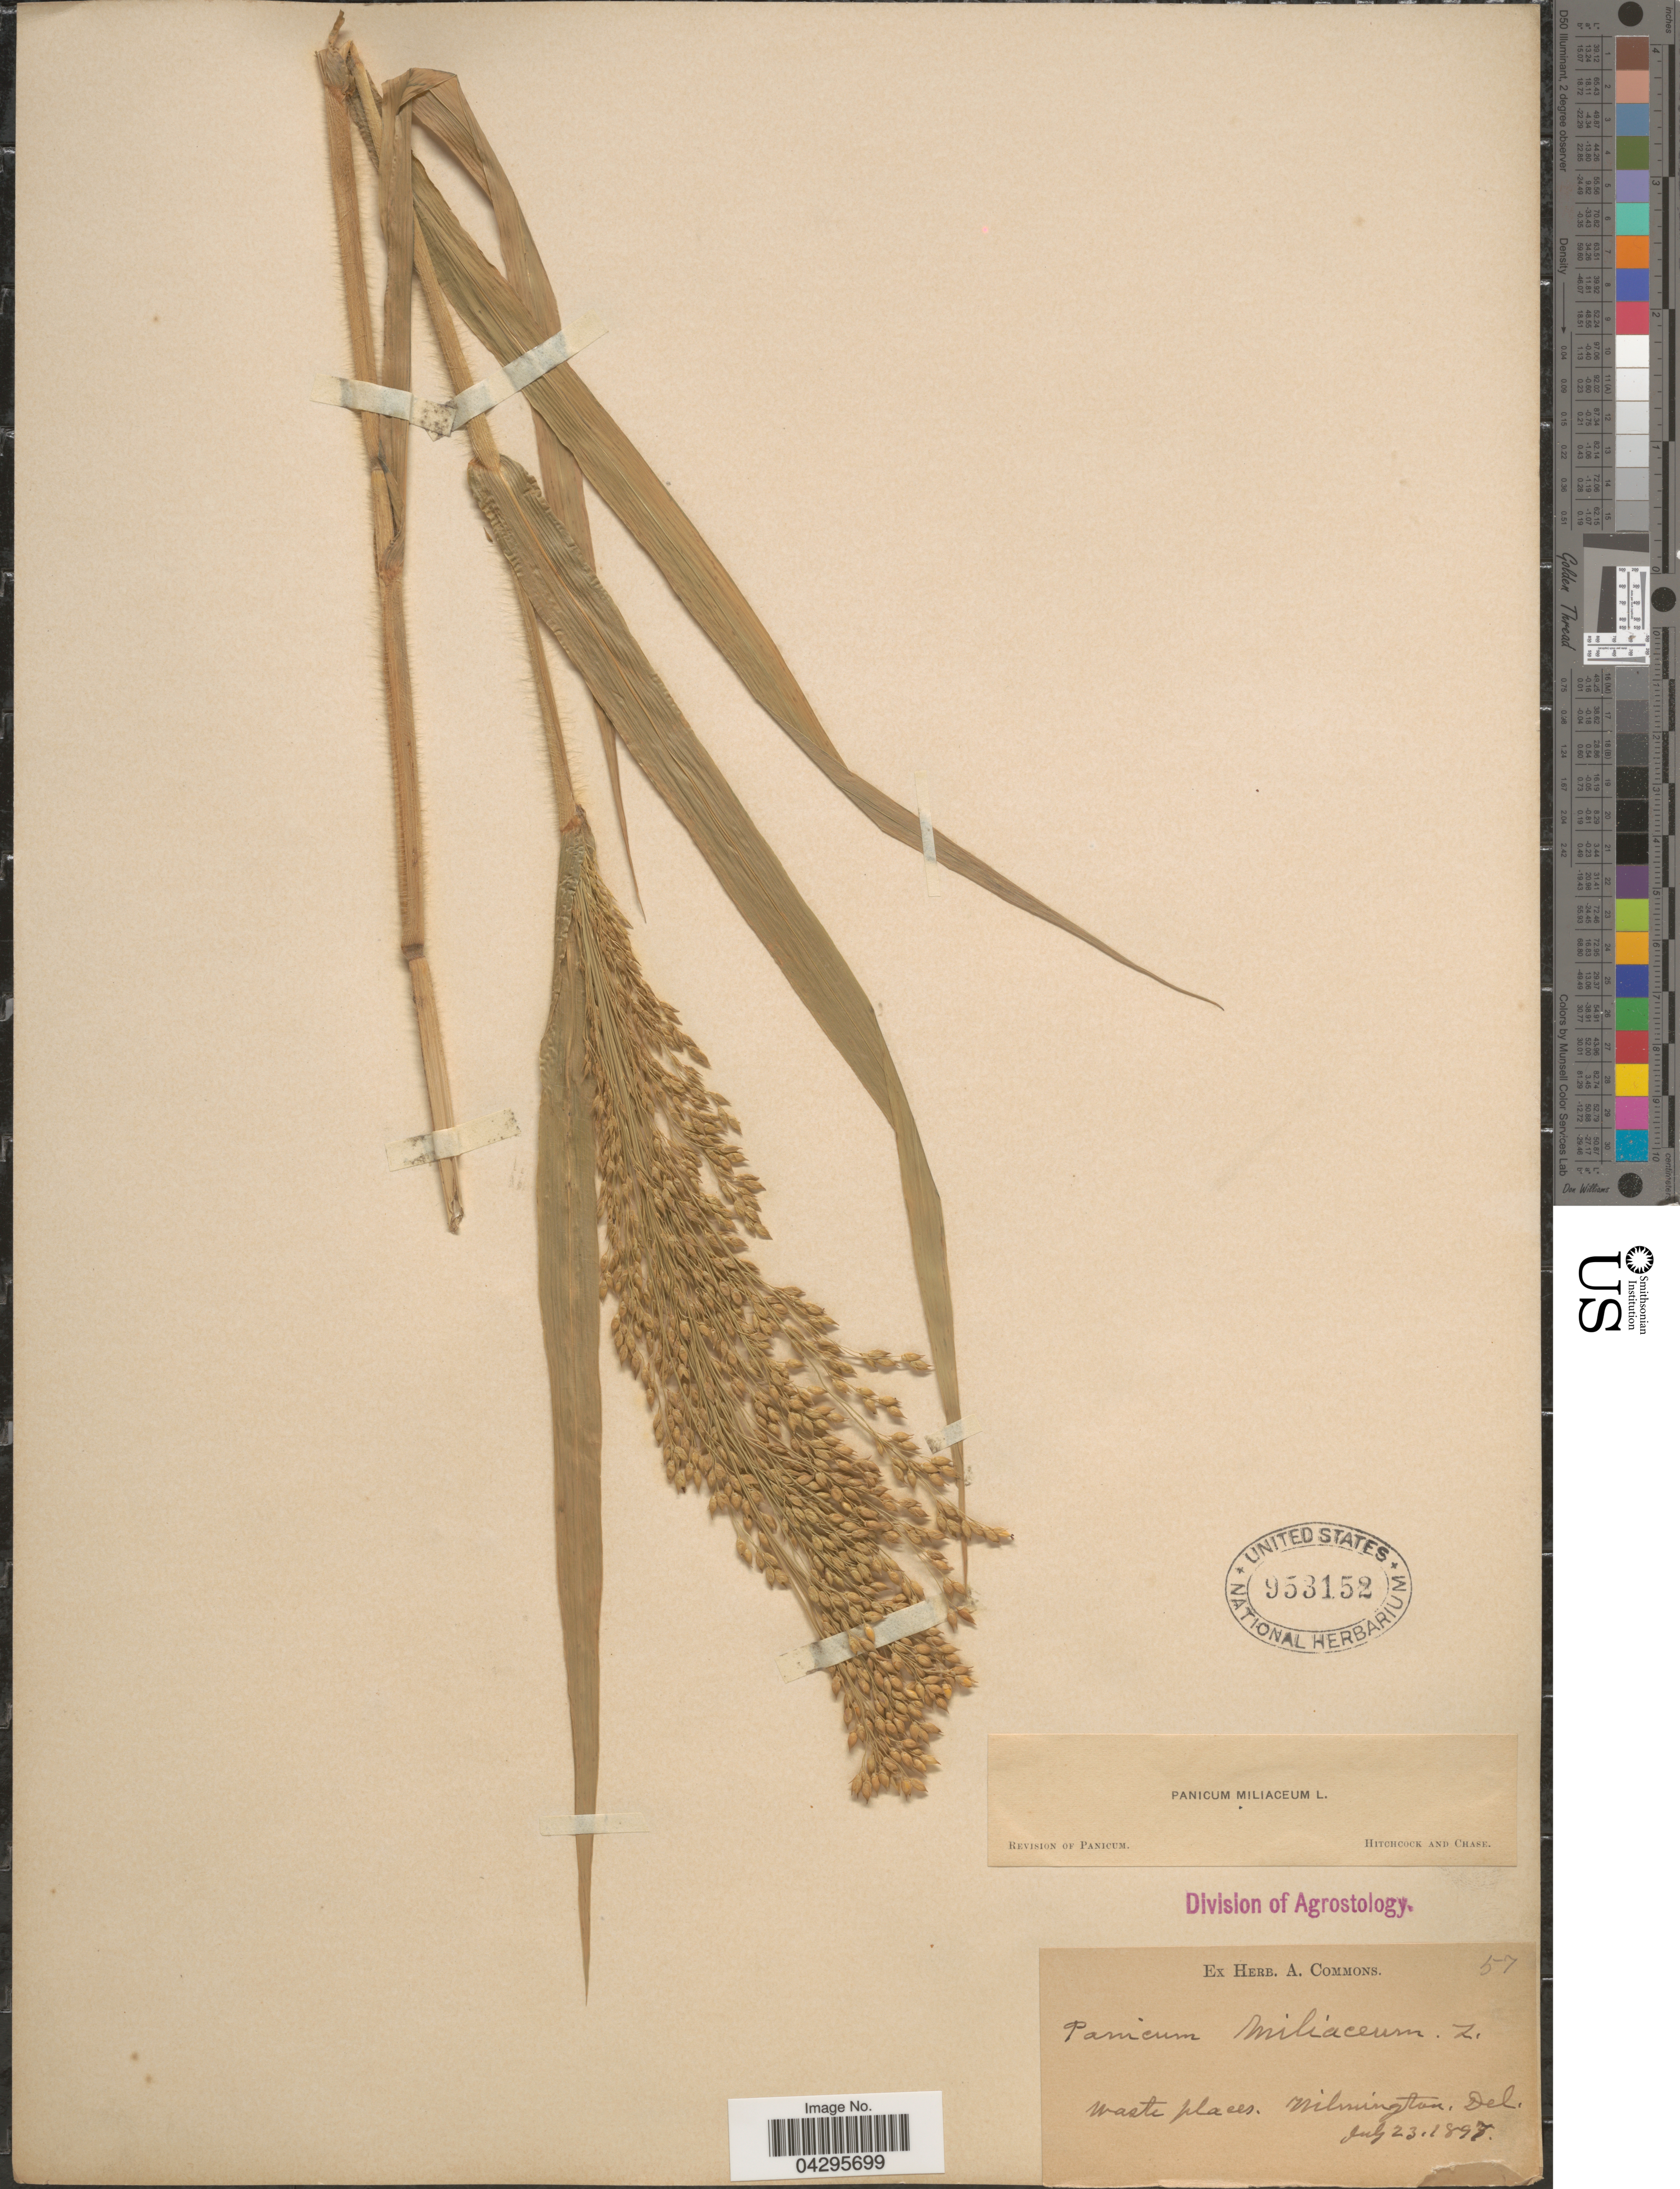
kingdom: Plantae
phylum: Tracheophyta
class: Liliopsida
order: Poales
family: Poaceae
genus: Panicum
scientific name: Panicum miliaceum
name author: L.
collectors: ex herb. A. Commons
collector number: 57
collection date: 1897-07-23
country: United States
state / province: Delaware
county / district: New Castle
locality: Waste places. Wilmington.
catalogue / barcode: US 953152